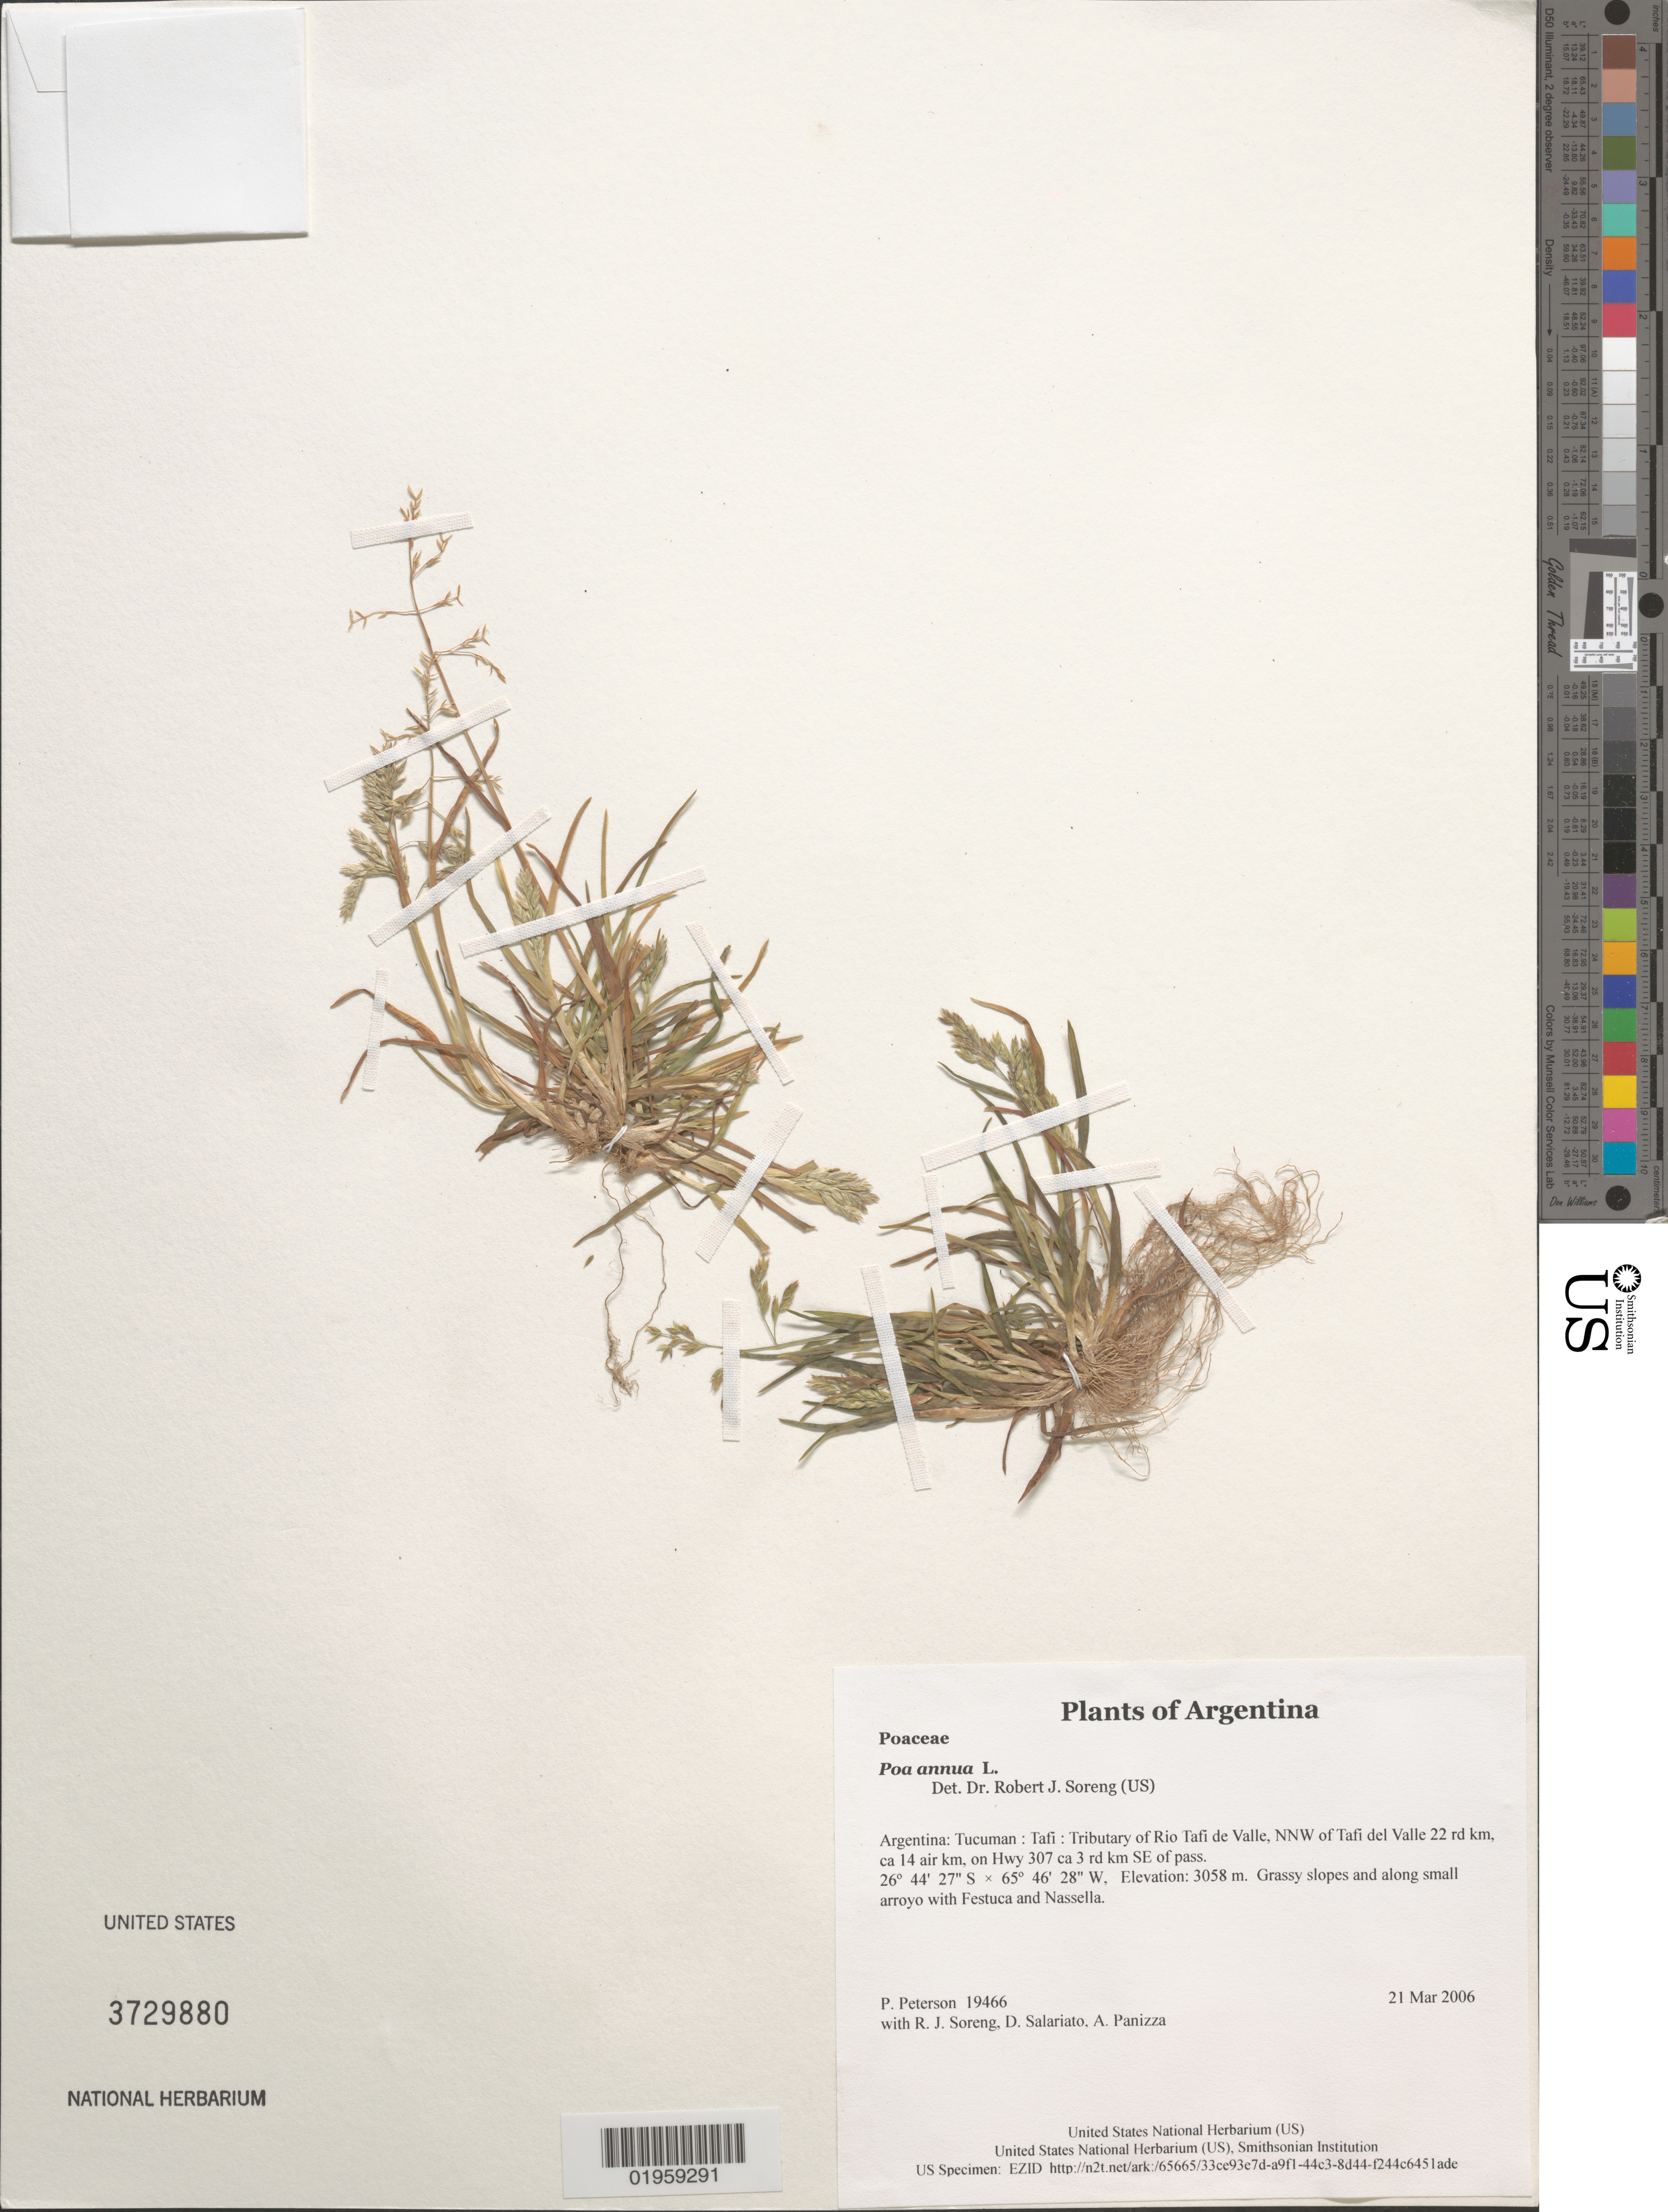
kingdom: Plantae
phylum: Tracheophyta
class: Liliopsida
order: Poales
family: Poaceae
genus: Poa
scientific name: Poa annua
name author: L.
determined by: Soreng, Robert J., Research Associate (BOT), Smithsonian Institution - National Museum of Natural History (UNITED STATES)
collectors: P. M. Peterson, R. J. Soreng, D. Salariato & A. Panizza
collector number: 19466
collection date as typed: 21 Mar 2006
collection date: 2006-03-21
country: Argentina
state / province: Tucuman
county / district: Tafi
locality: Tributary of Rio Tafi de Valle, NNW of Tafi del Valle 22 rd km, ca 14 air km, on Hwy 307 ca 3 rd km SE of pass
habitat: Grassy slopes and along small arroyo with Festuca and Nassella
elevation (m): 3058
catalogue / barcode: US 3729880